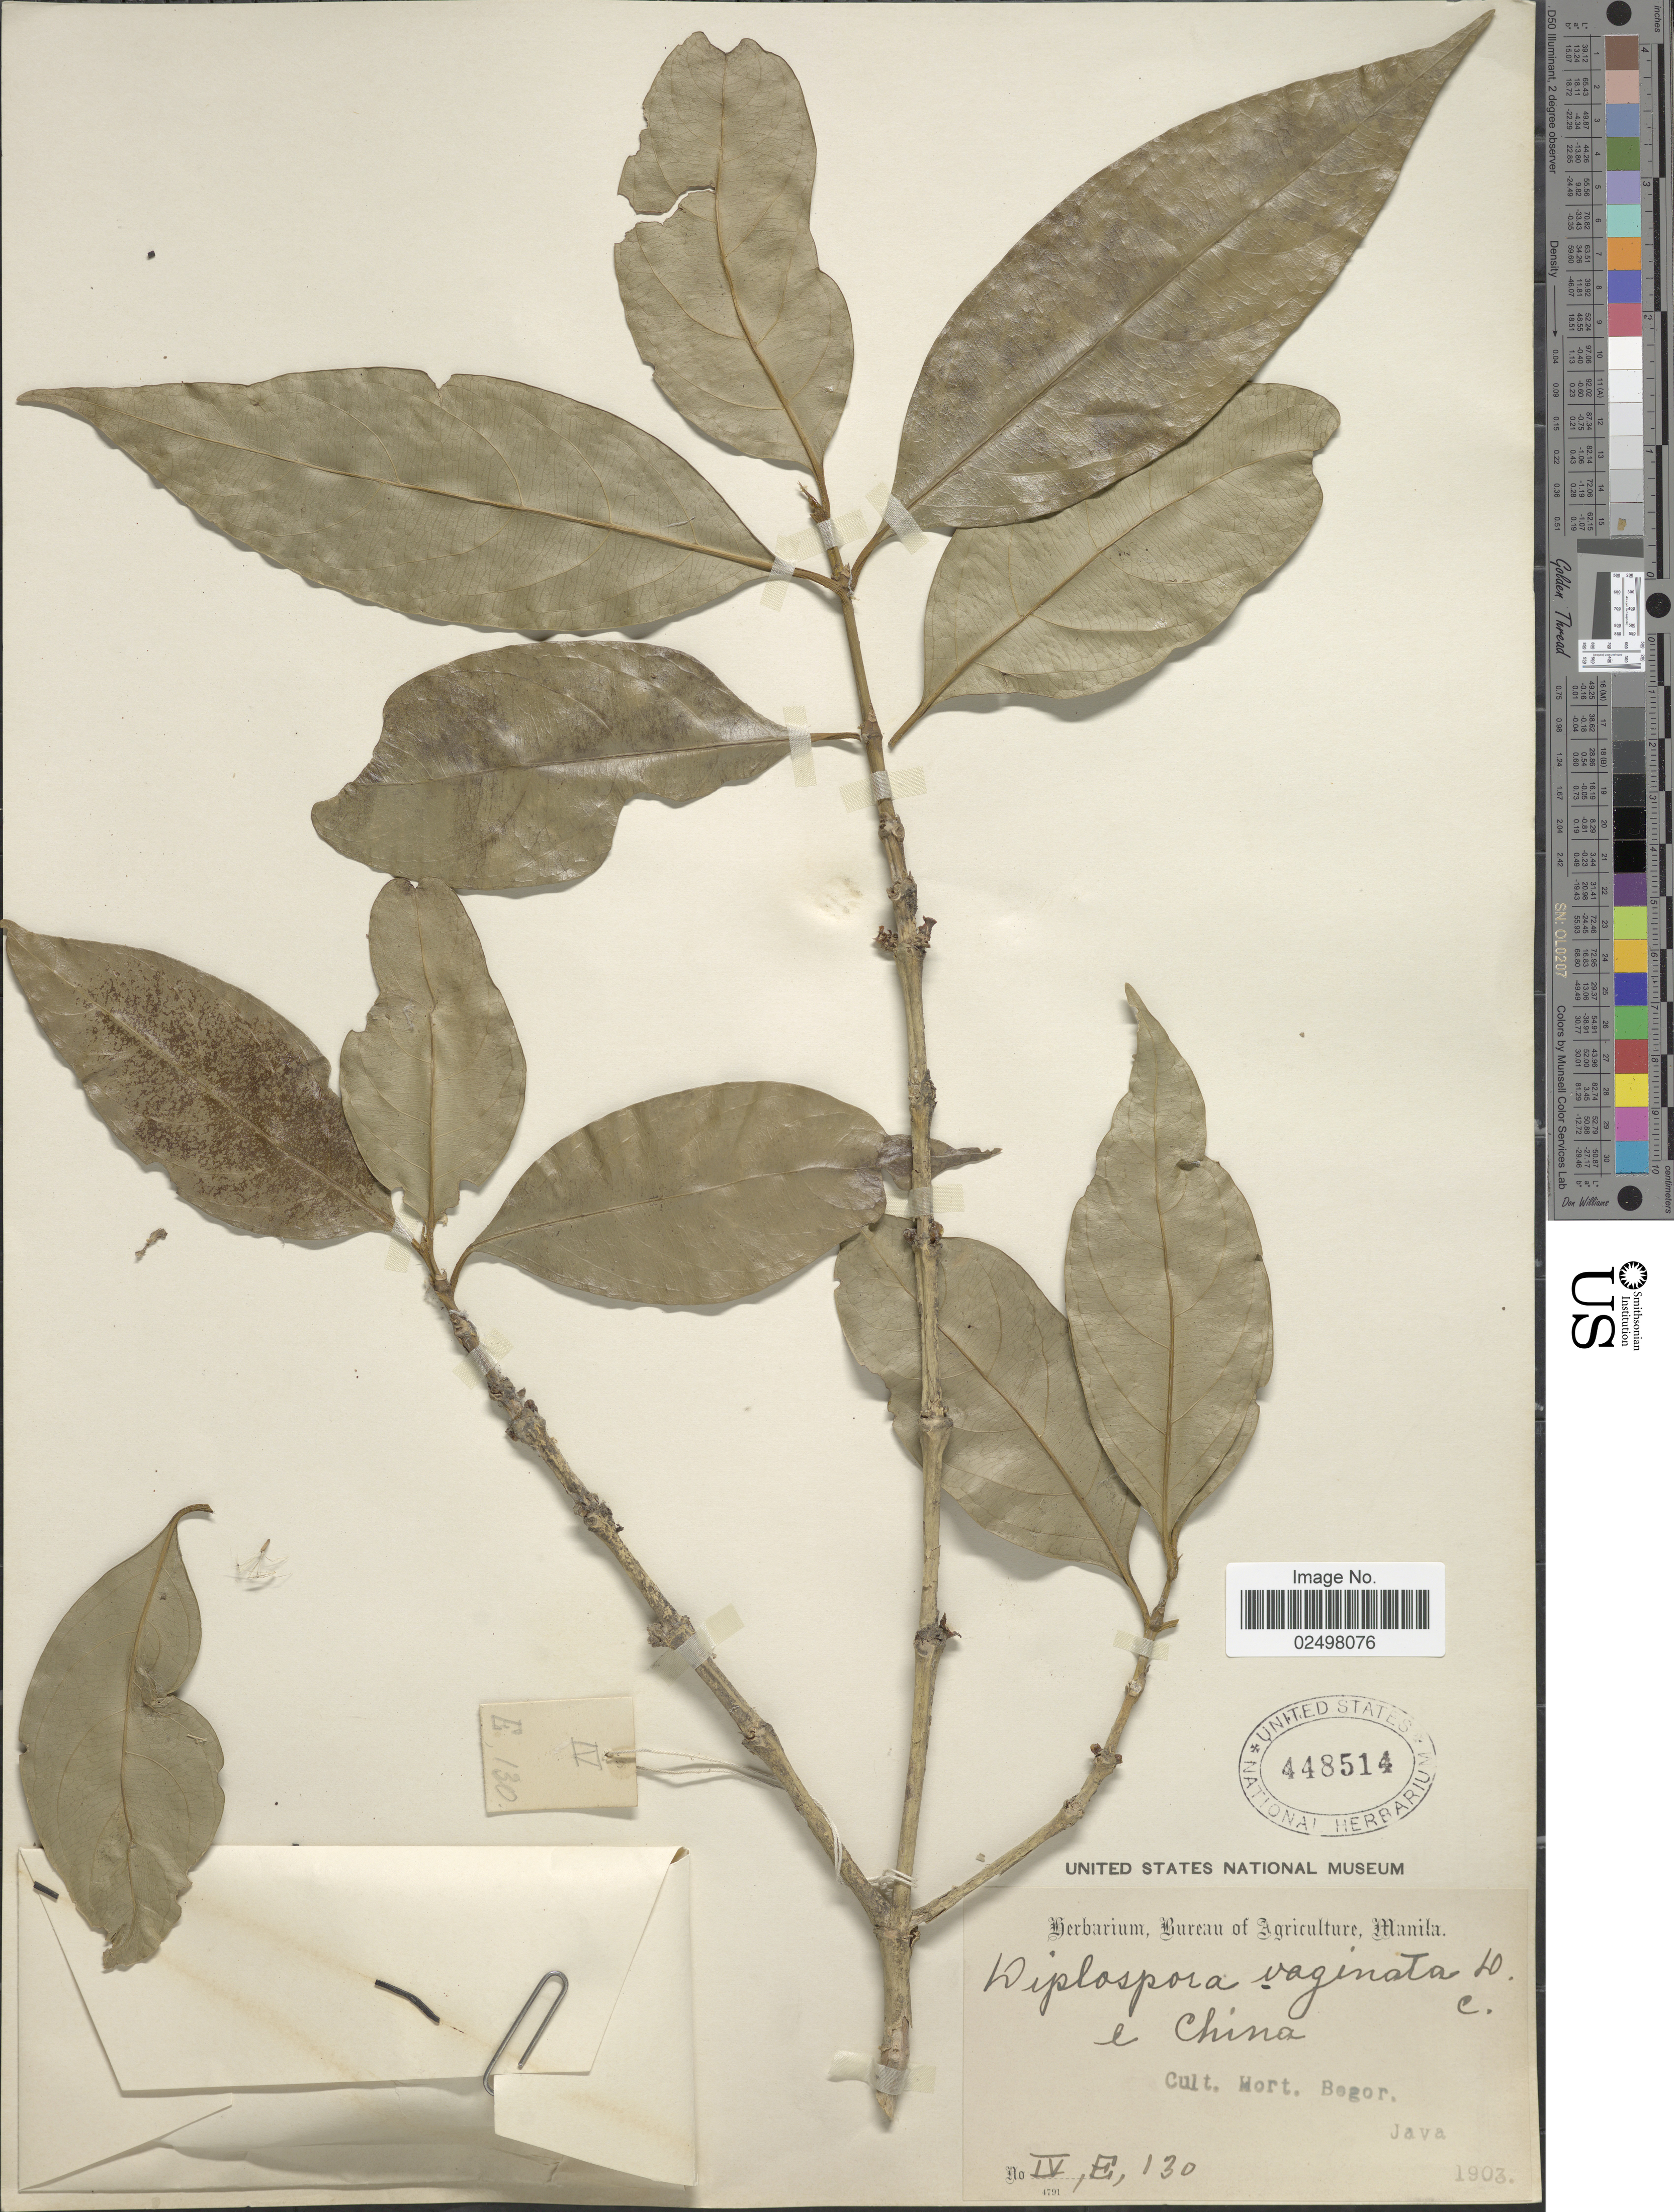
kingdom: Plantae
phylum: Tracheophyta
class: Magnoliopsida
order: Gentianales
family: Rubiaceae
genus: Diplospora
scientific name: Diplospora sp.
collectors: ex Herb. Bur. Agric. Manila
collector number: IV/E/130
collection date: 1903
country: Indonesia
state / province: Java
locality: Cult. Hort. Bogor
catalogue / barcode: US 448514